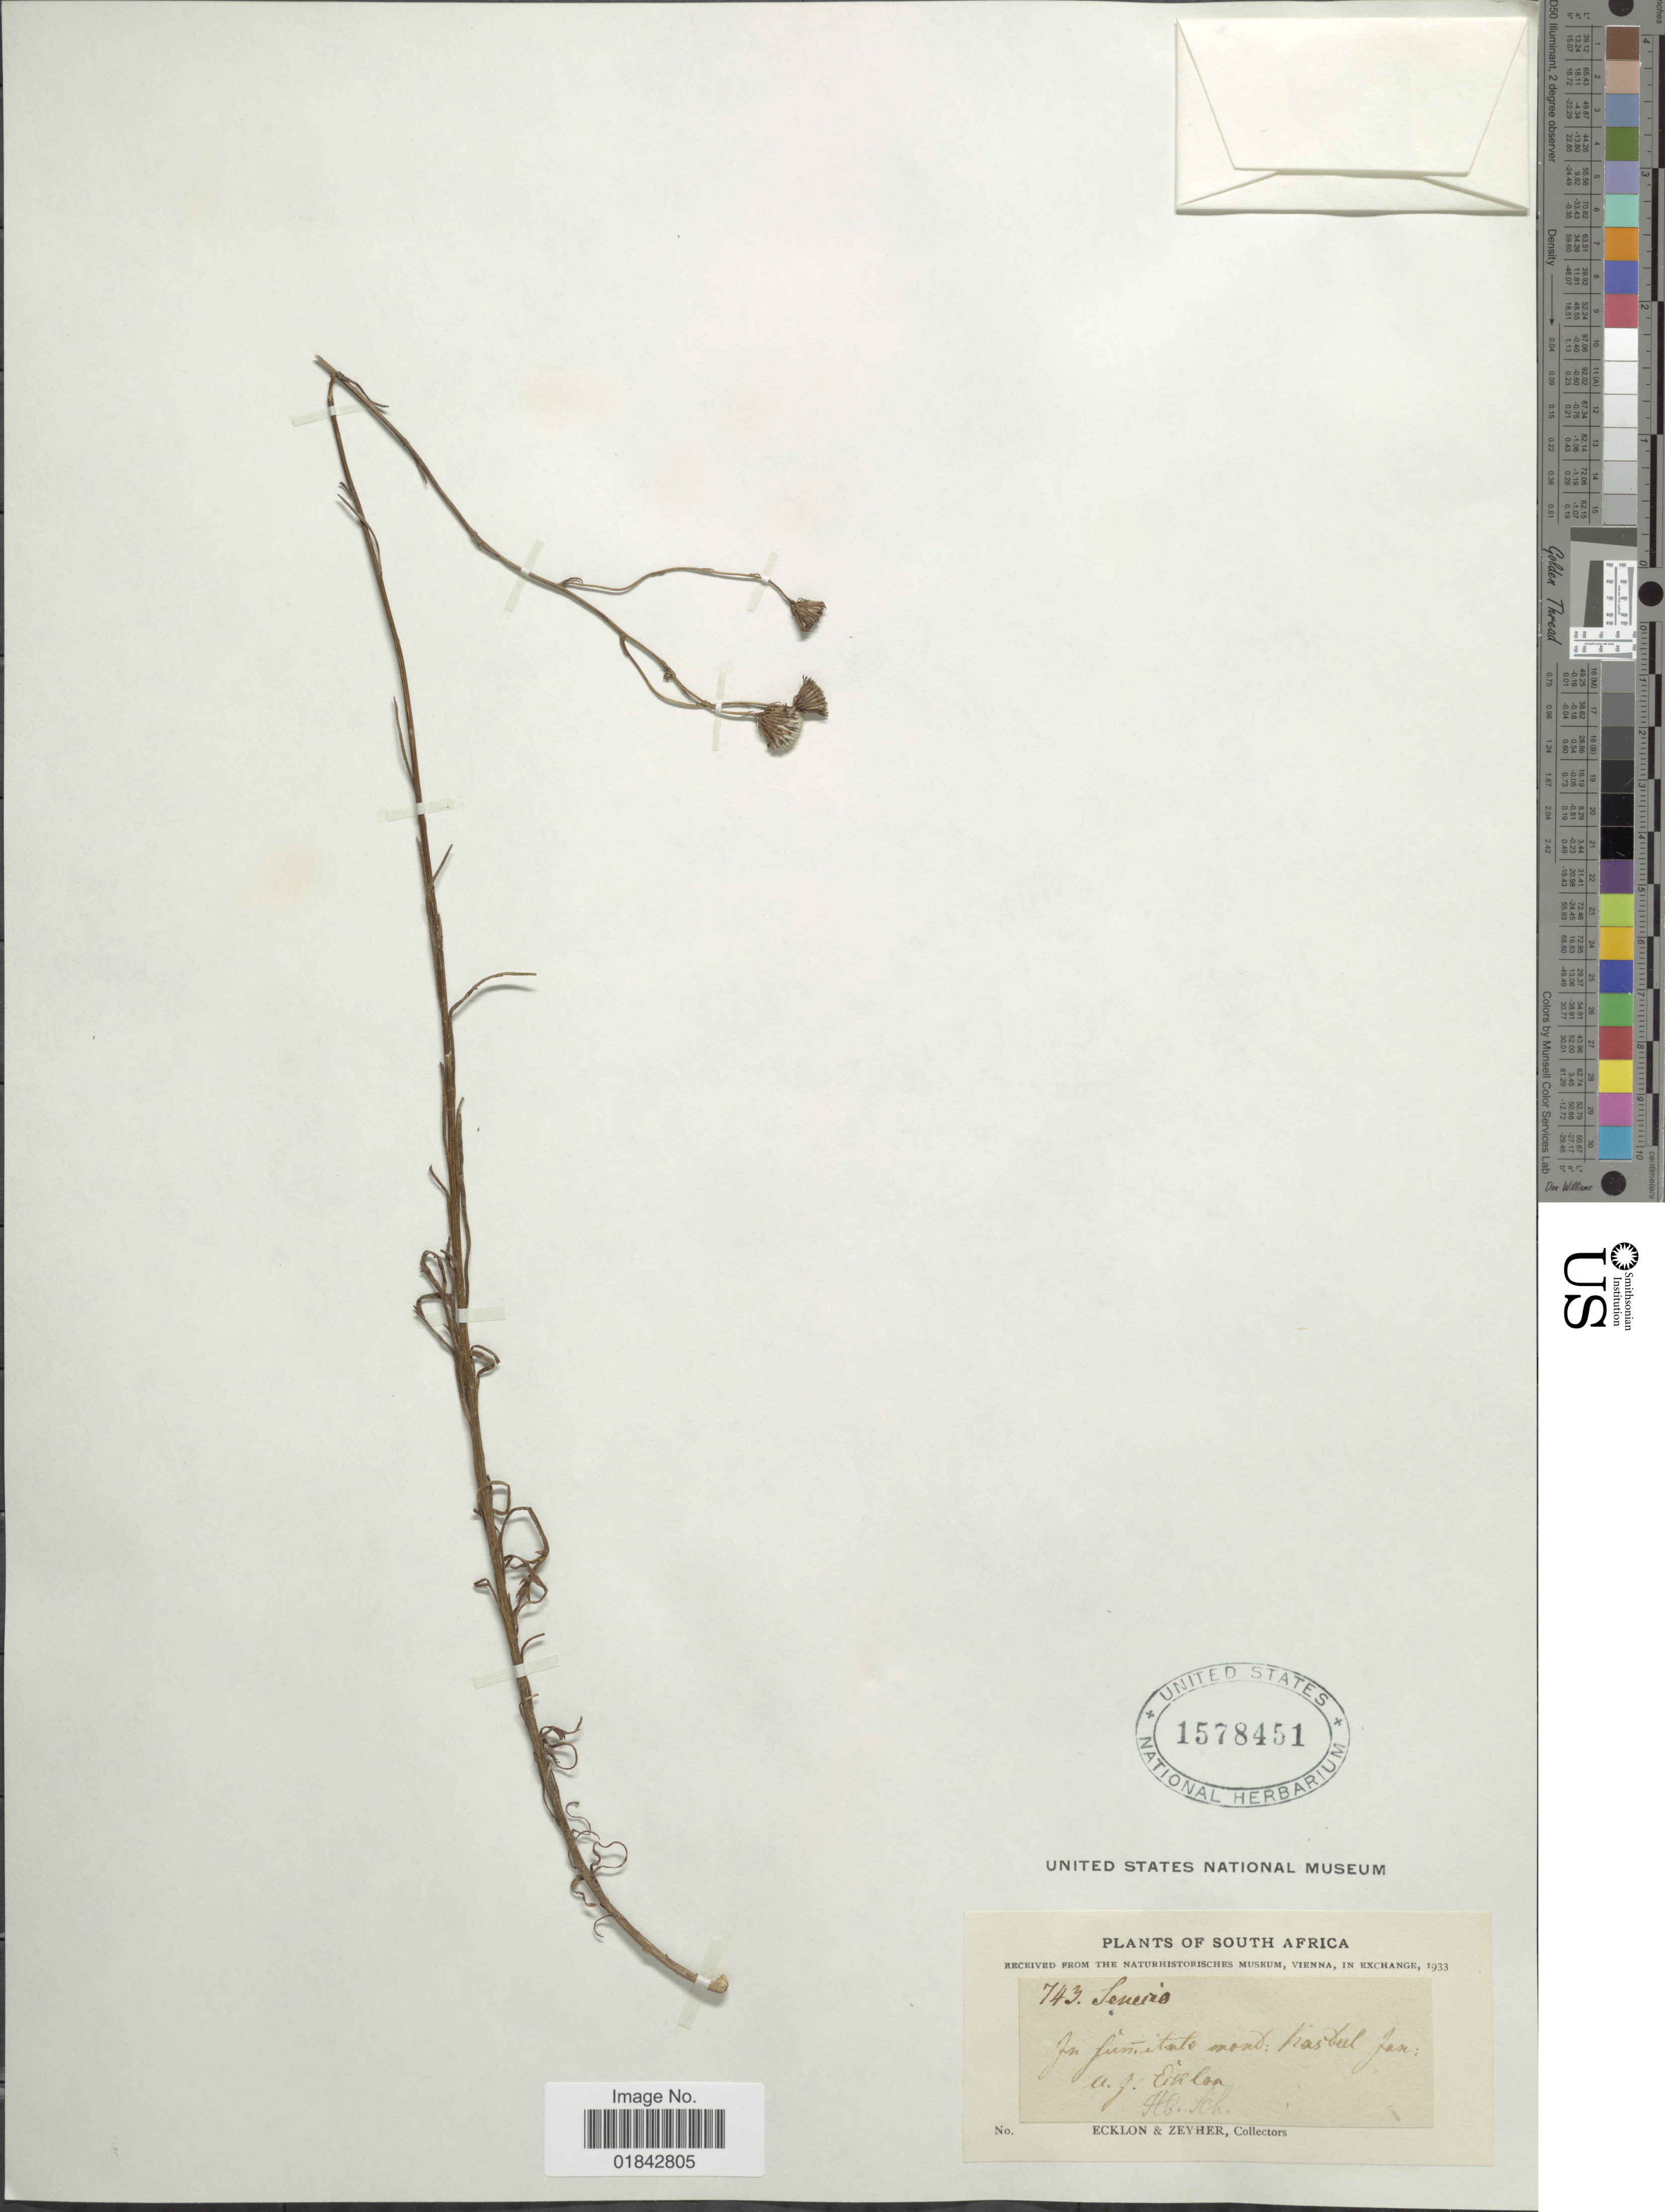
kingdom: Plantae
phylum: Tracheophyta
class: Magnoliopsida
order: Asterales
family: Asteraceae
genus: Senecio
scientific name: Senecio sp.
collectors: U. Ecklon & -. Zeyher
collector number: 743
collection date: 1933-01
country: South Africa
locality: In funitate mont: Kasteel [interpreted]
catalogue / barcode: US 1578451